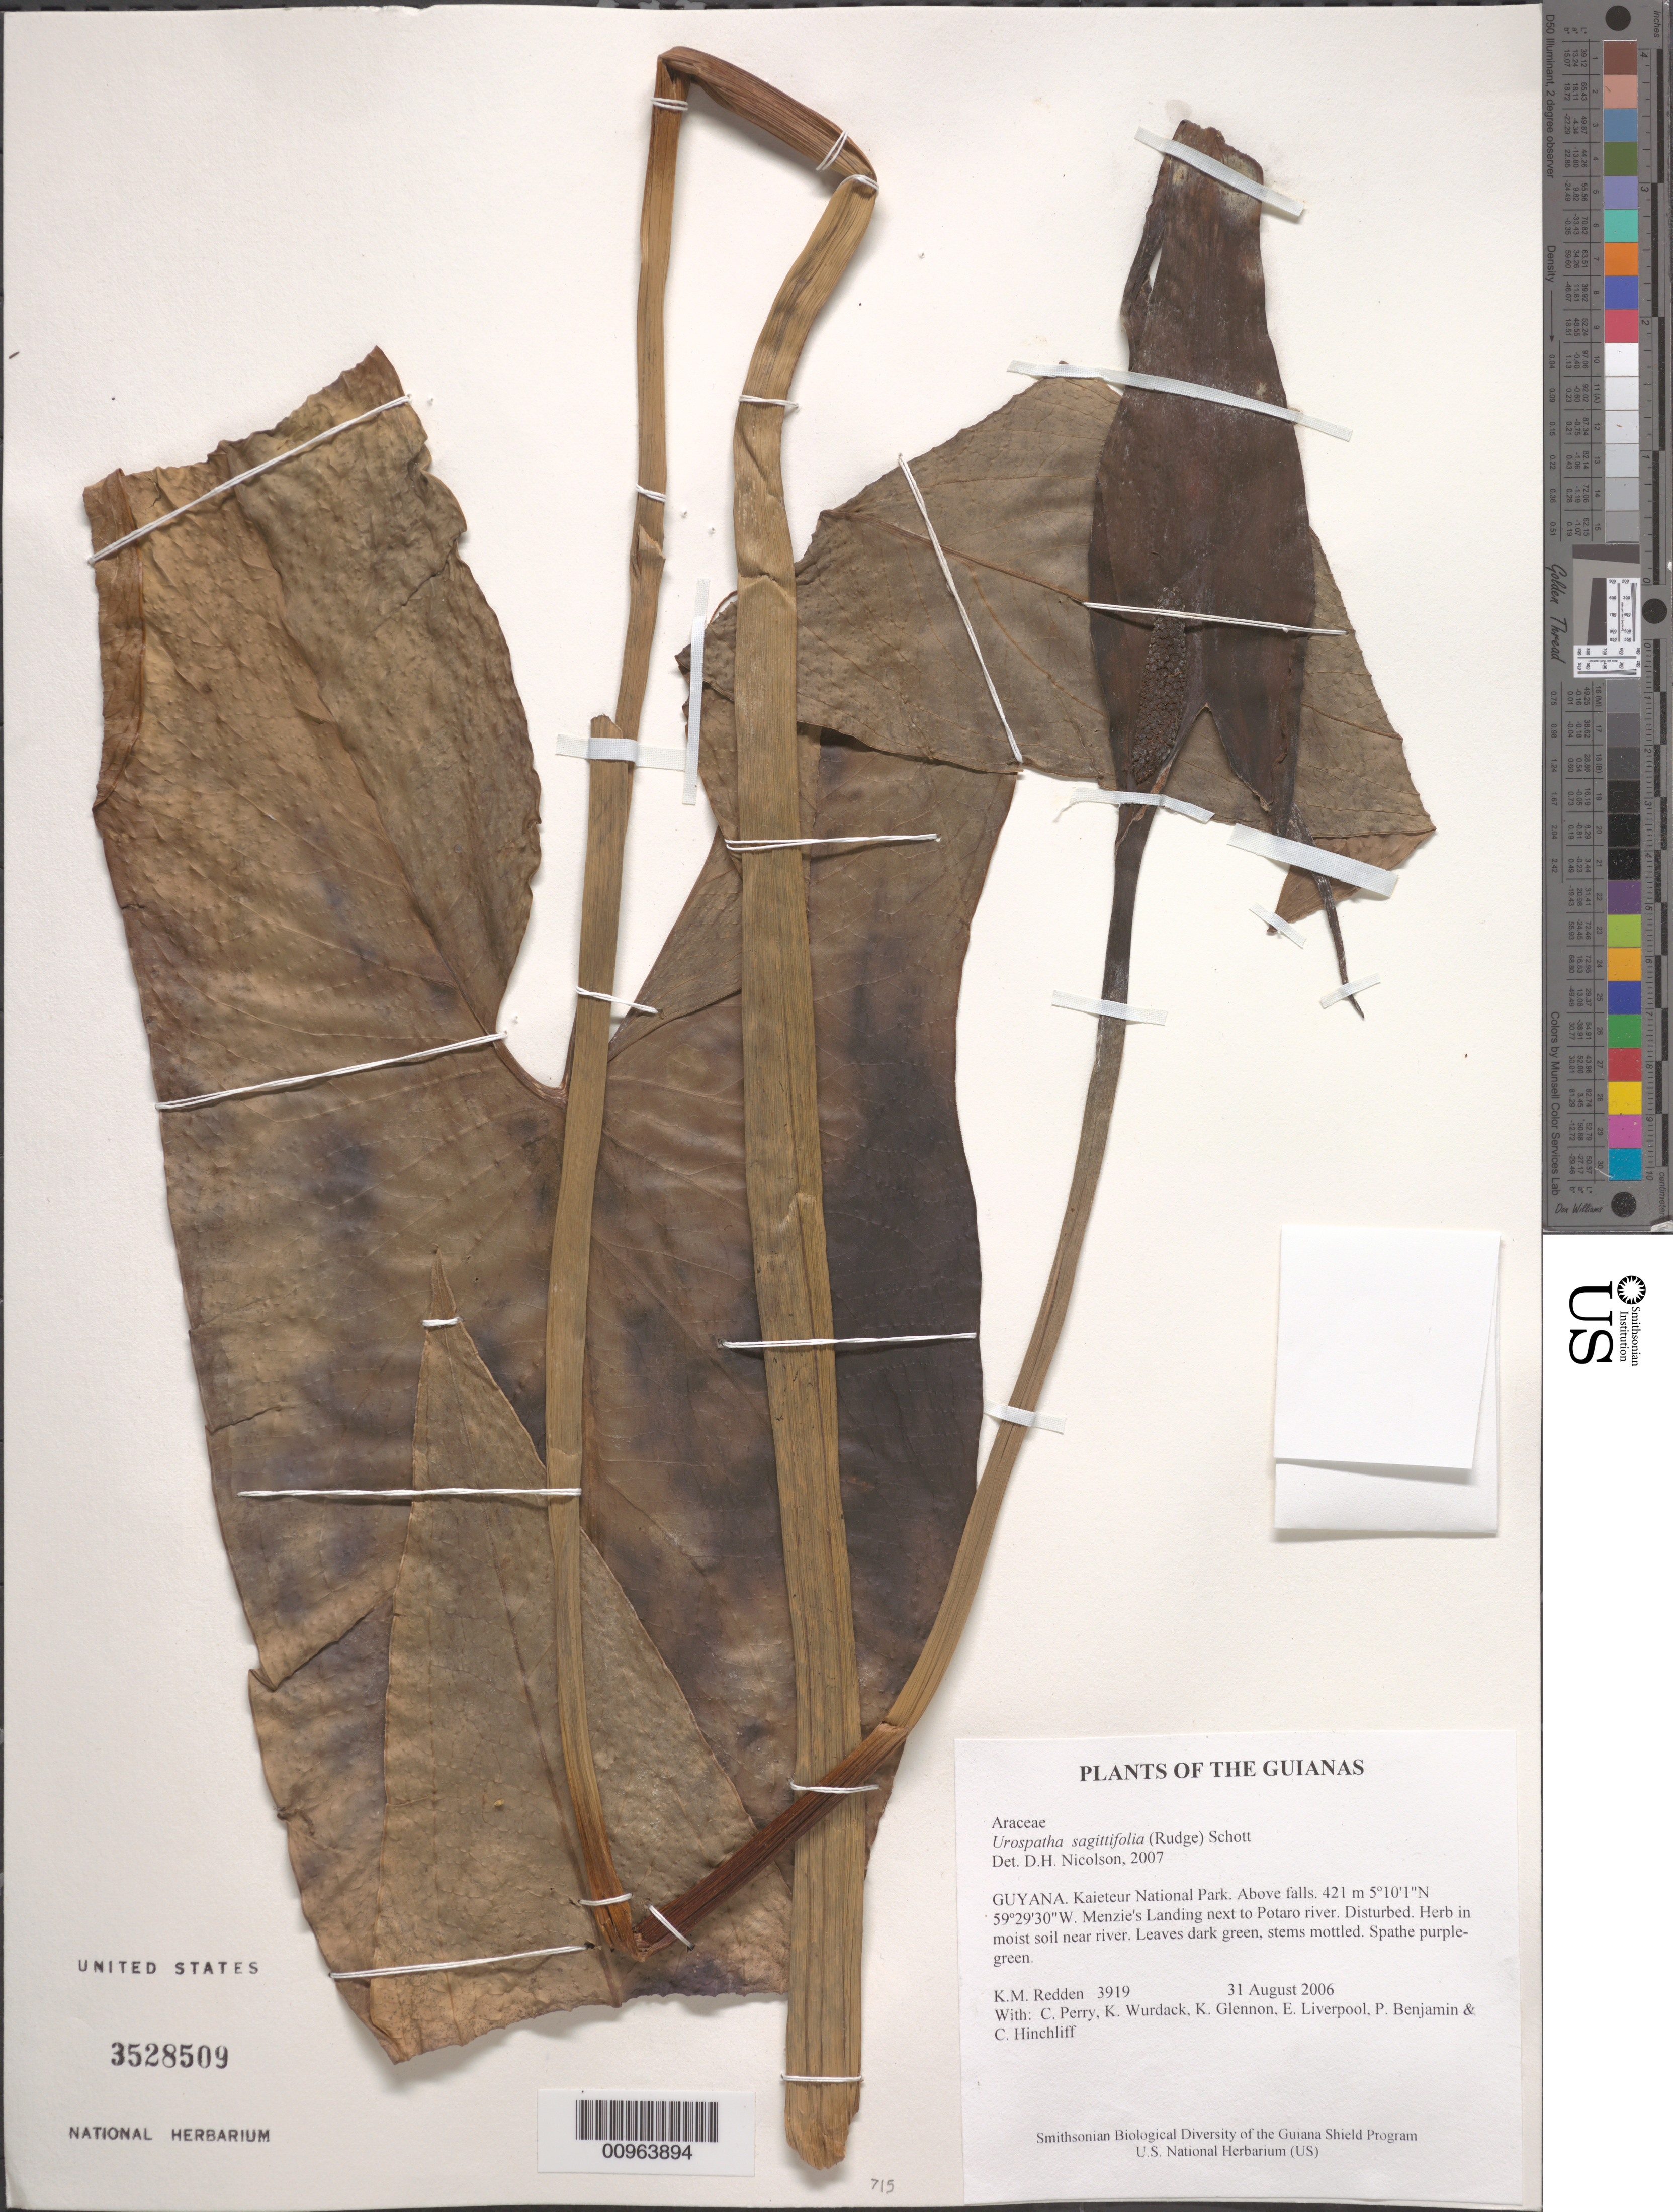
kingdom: Plantae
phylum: Tracheophyta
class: Liliopsida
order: Alismatales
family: Araceae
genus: Urospatha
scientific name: Urospatha sagittifolia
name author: (Rudge) Schott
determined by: Nicolson, Dan H.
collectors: K. M. Redden, C. Perry, K. Wurdack, K. Glennon, E. Liverpool, P. Benjamin & C. E. Hinchliff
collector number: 3919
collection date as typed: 31 August 2006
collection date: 2006-08-31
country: Guyana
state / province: Potaro-Siparuni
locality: Kaieteur National Park. Above falls. Menzie's Landing next to Potaro river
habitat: Disturbed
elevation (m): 421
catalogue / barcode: US 3528509